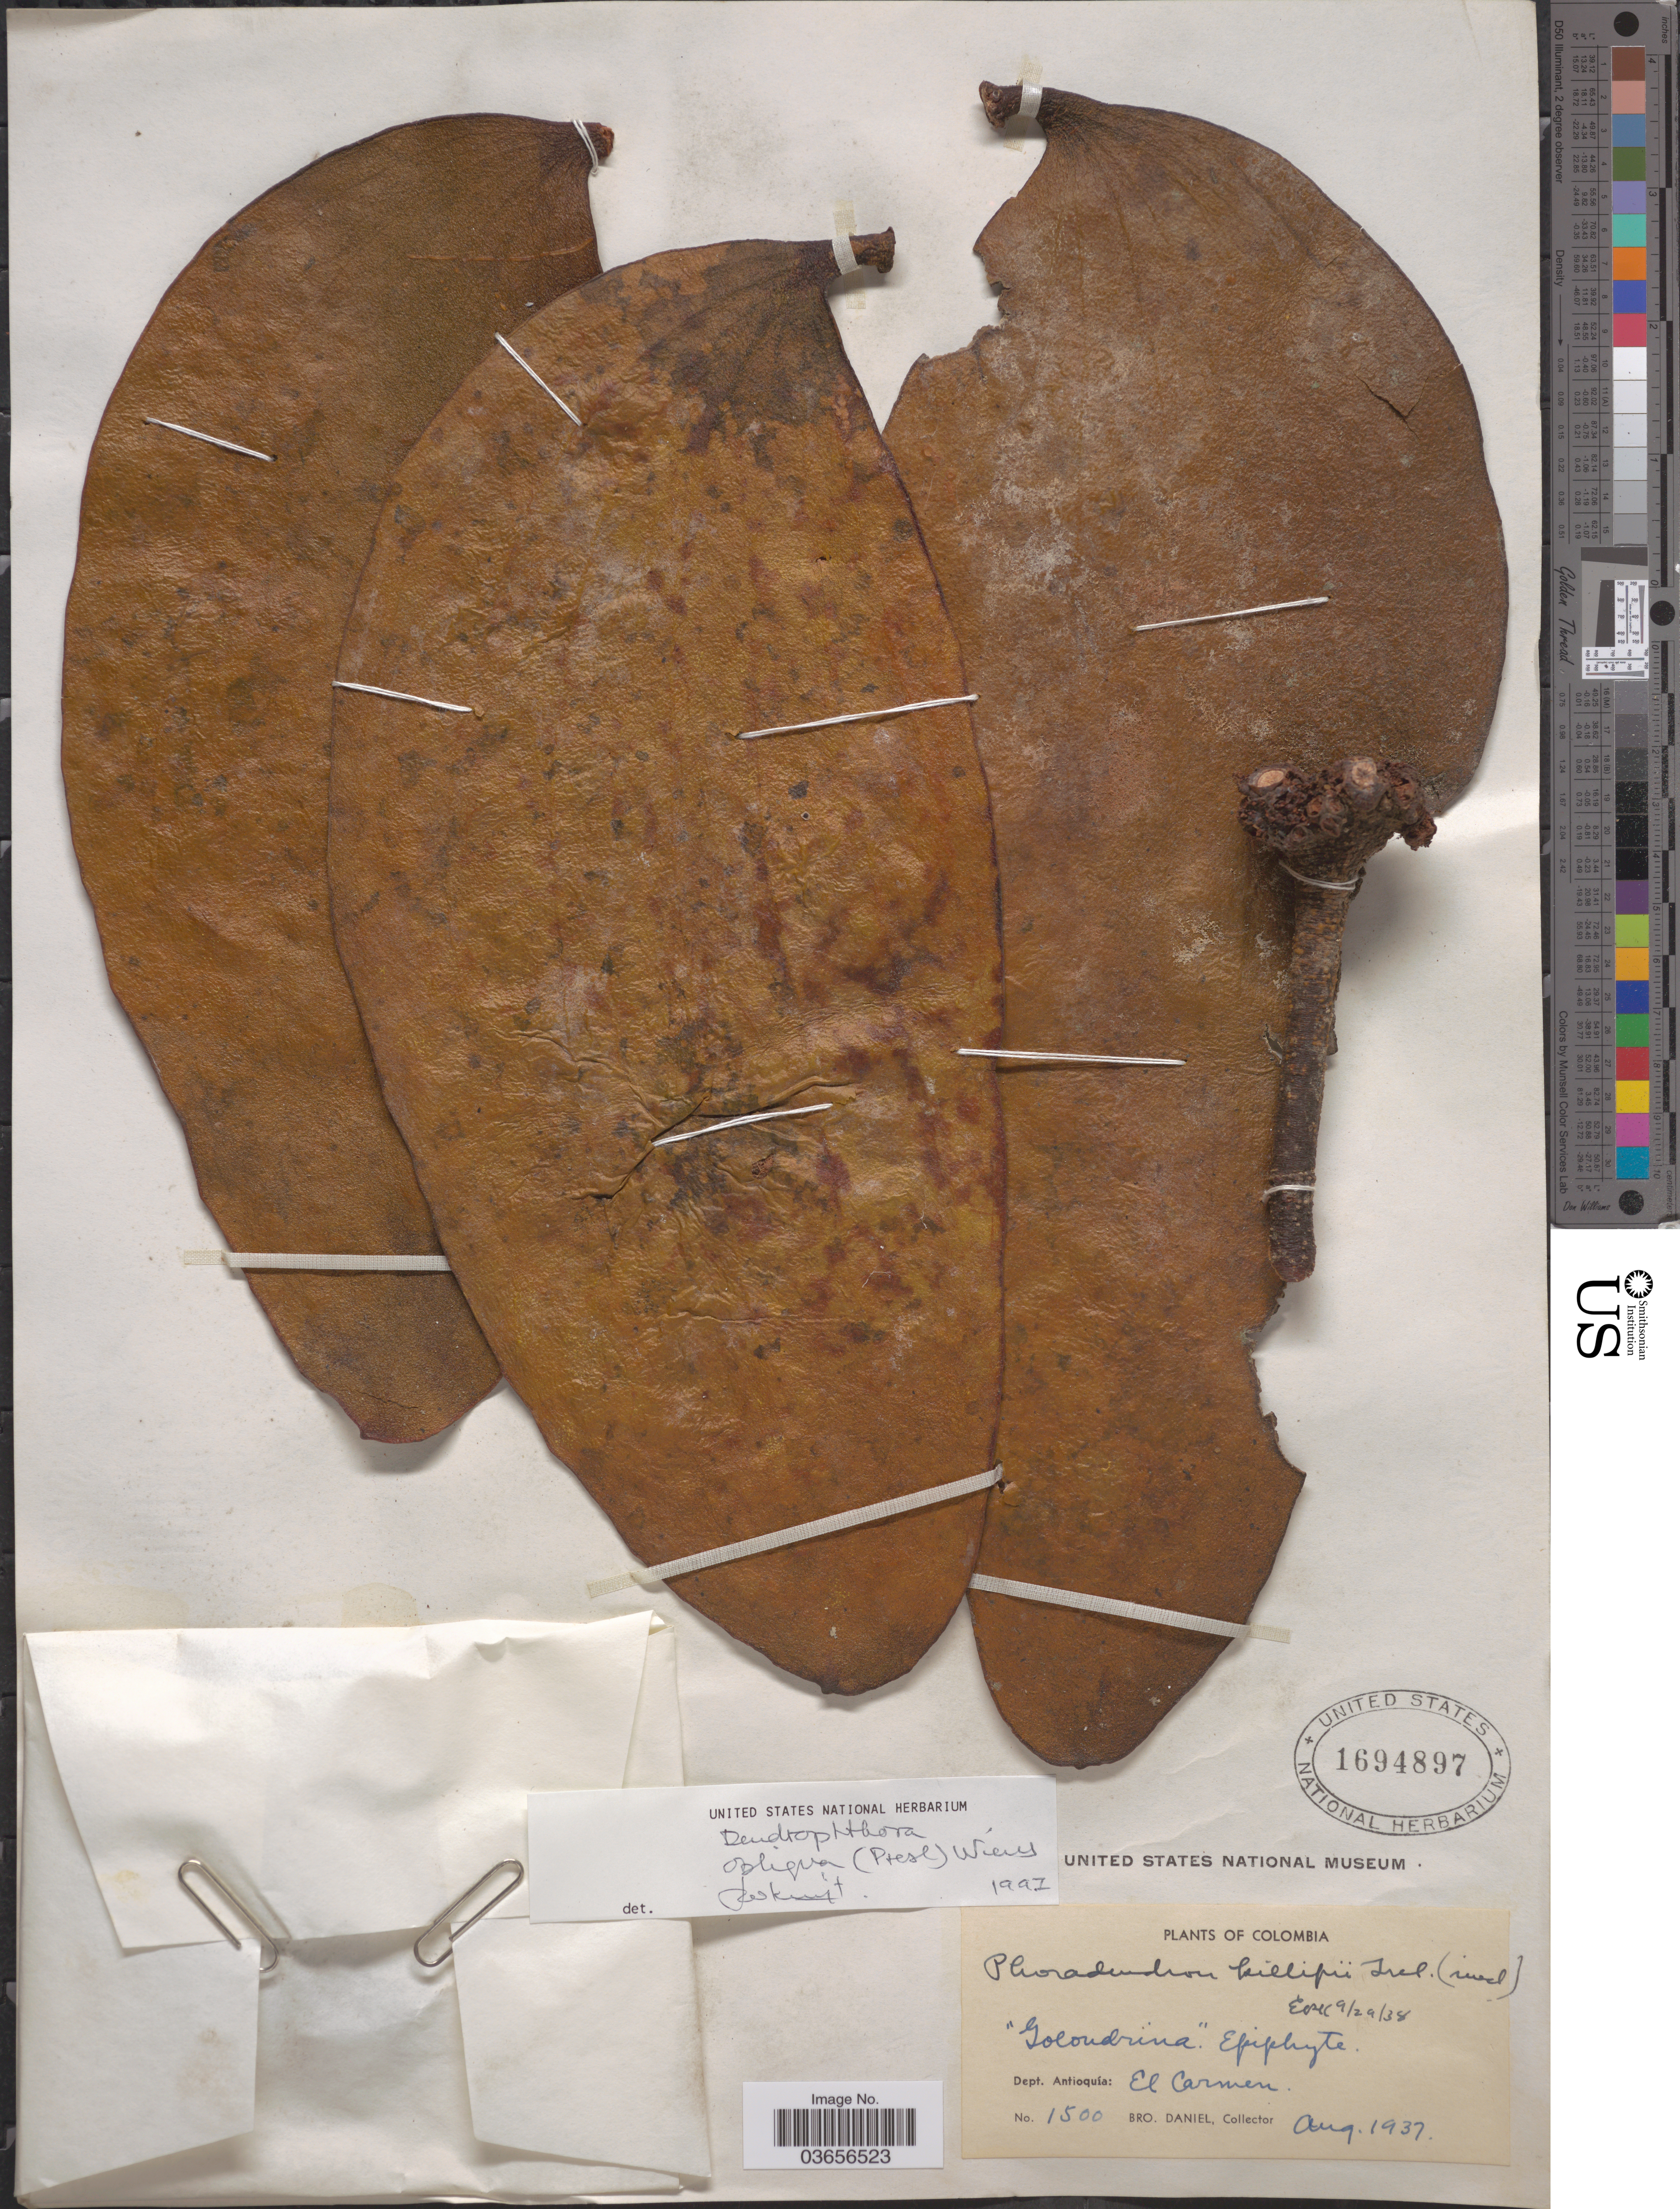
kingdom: Plantae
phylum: Tracheophyta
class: Magnoliopsida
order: Santalales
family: Viscaceae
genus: Dendrophthora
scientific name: Dendrophthora obliqua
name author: (C. Presl) Wiens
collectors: Bro. Daniel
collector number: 1500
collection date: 1937-08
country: Colombia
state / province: Antioquia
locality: Dept. Antioquía: El Carmen.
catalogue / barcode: US 1694897